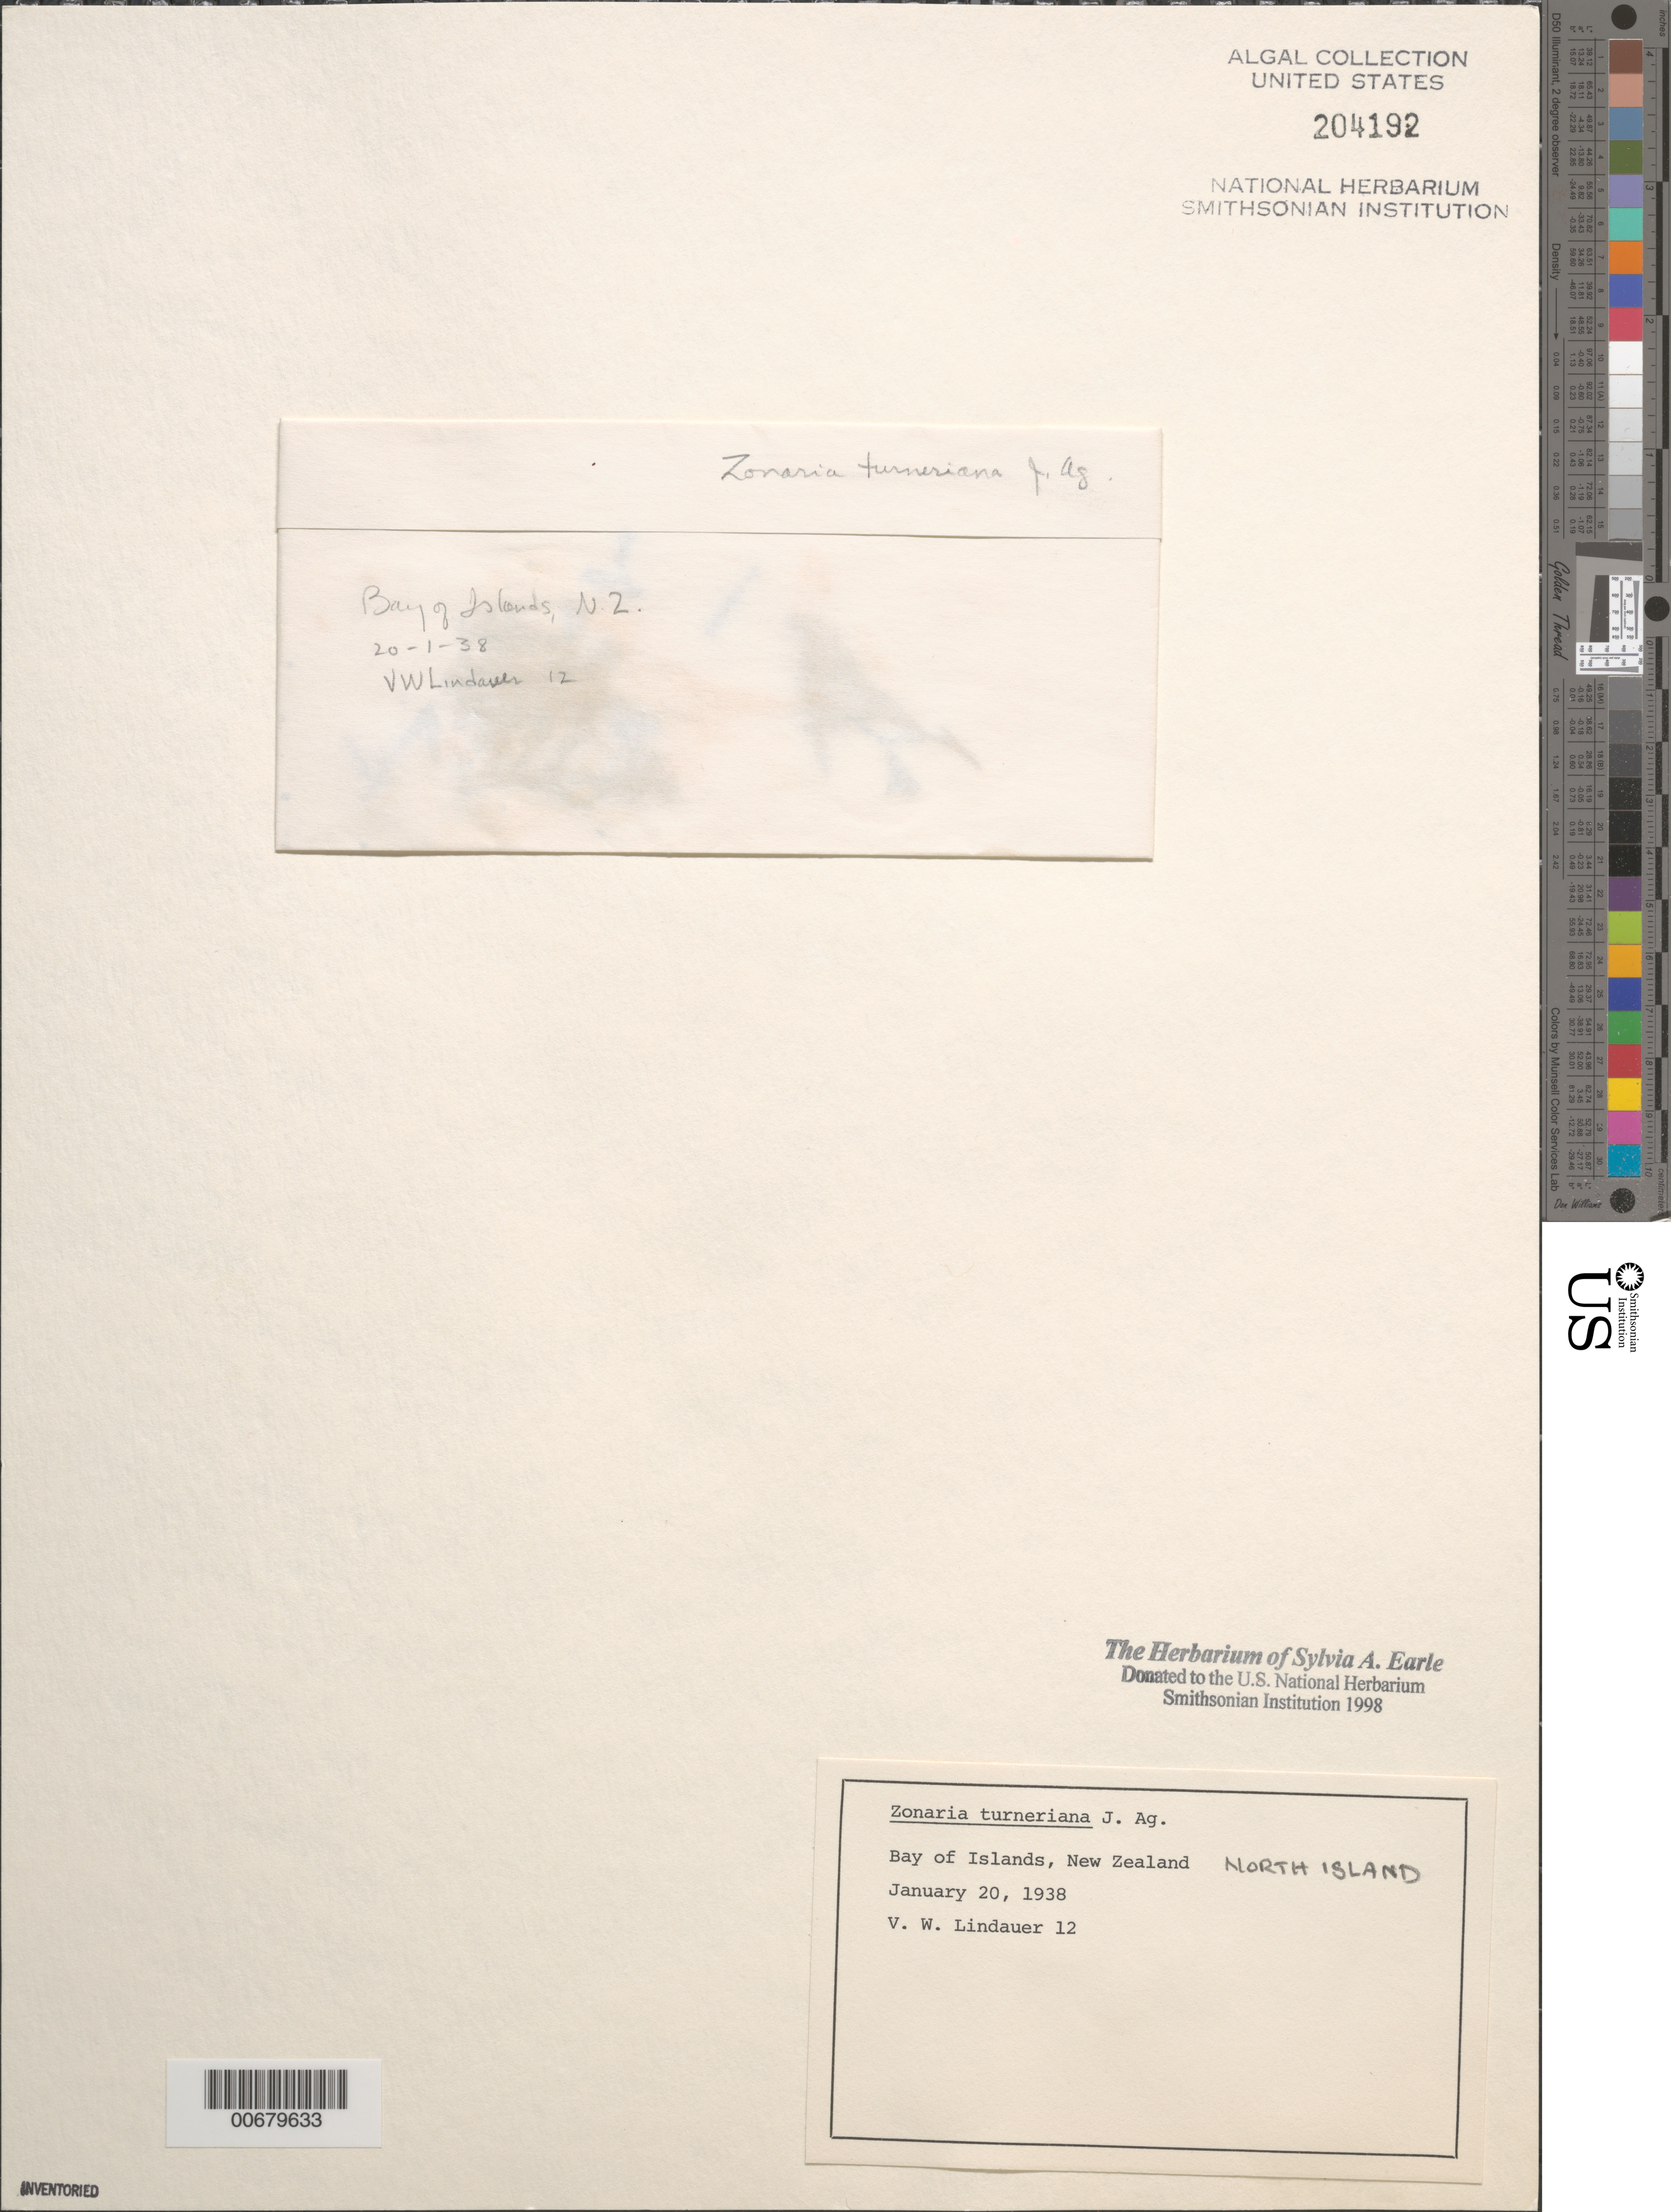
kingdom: Chromista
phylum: Ochrophyta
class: Phaeophyceae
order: Dictyotales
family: Dictyotaceae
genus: Zonaria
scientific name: Zonaria turneriana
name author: J. Agardh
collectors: V. Lindauer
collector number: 12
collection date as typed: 20 Jan 1938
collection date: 1938-01-20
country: New Zealand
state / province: Northland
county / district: Far North District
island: North Island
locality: Bay of Islands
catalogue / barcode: US 204192